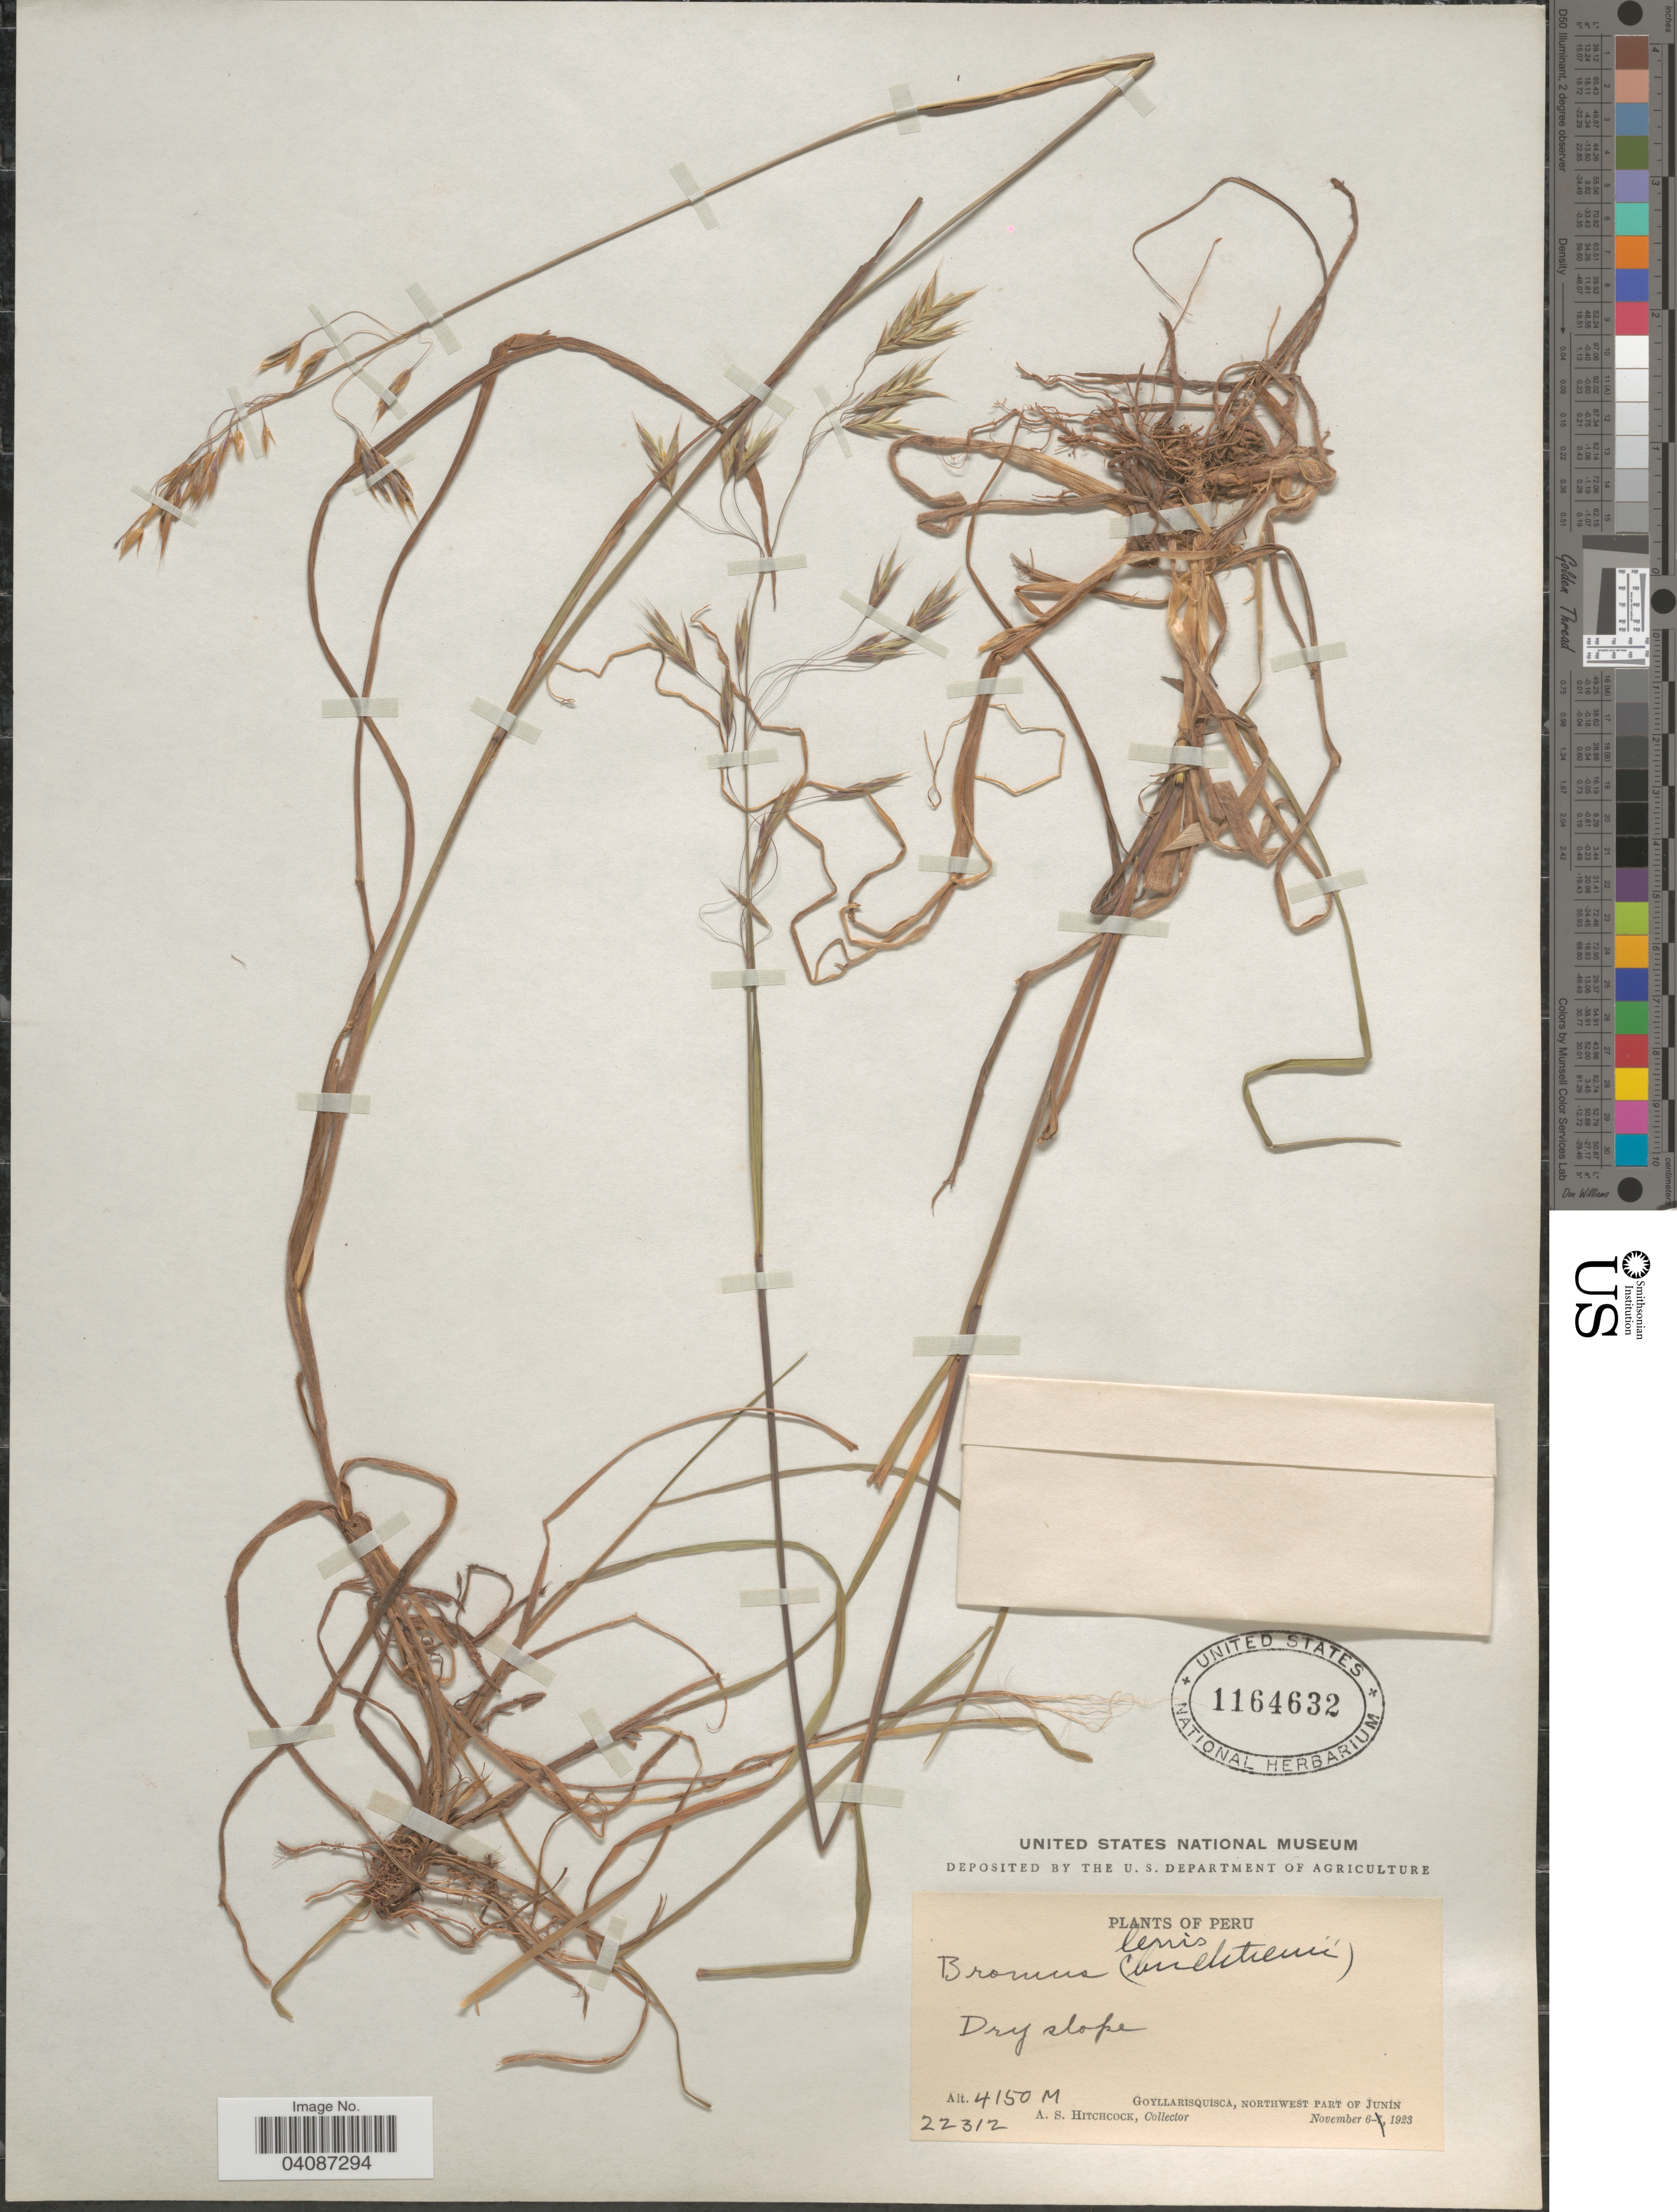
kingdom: Plantae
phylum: Tracheophyta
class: Liliopsida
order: Poales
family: Poaceae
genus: Bromus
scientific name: Bromus pitensis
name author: Kunth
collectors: A. S. Hitchcock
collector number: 22312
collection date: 1923-07-06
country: Peru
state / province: Junín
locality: Goyllariquisca, Northwest Part of Junín.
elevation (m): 4150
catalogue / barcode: US 1164632